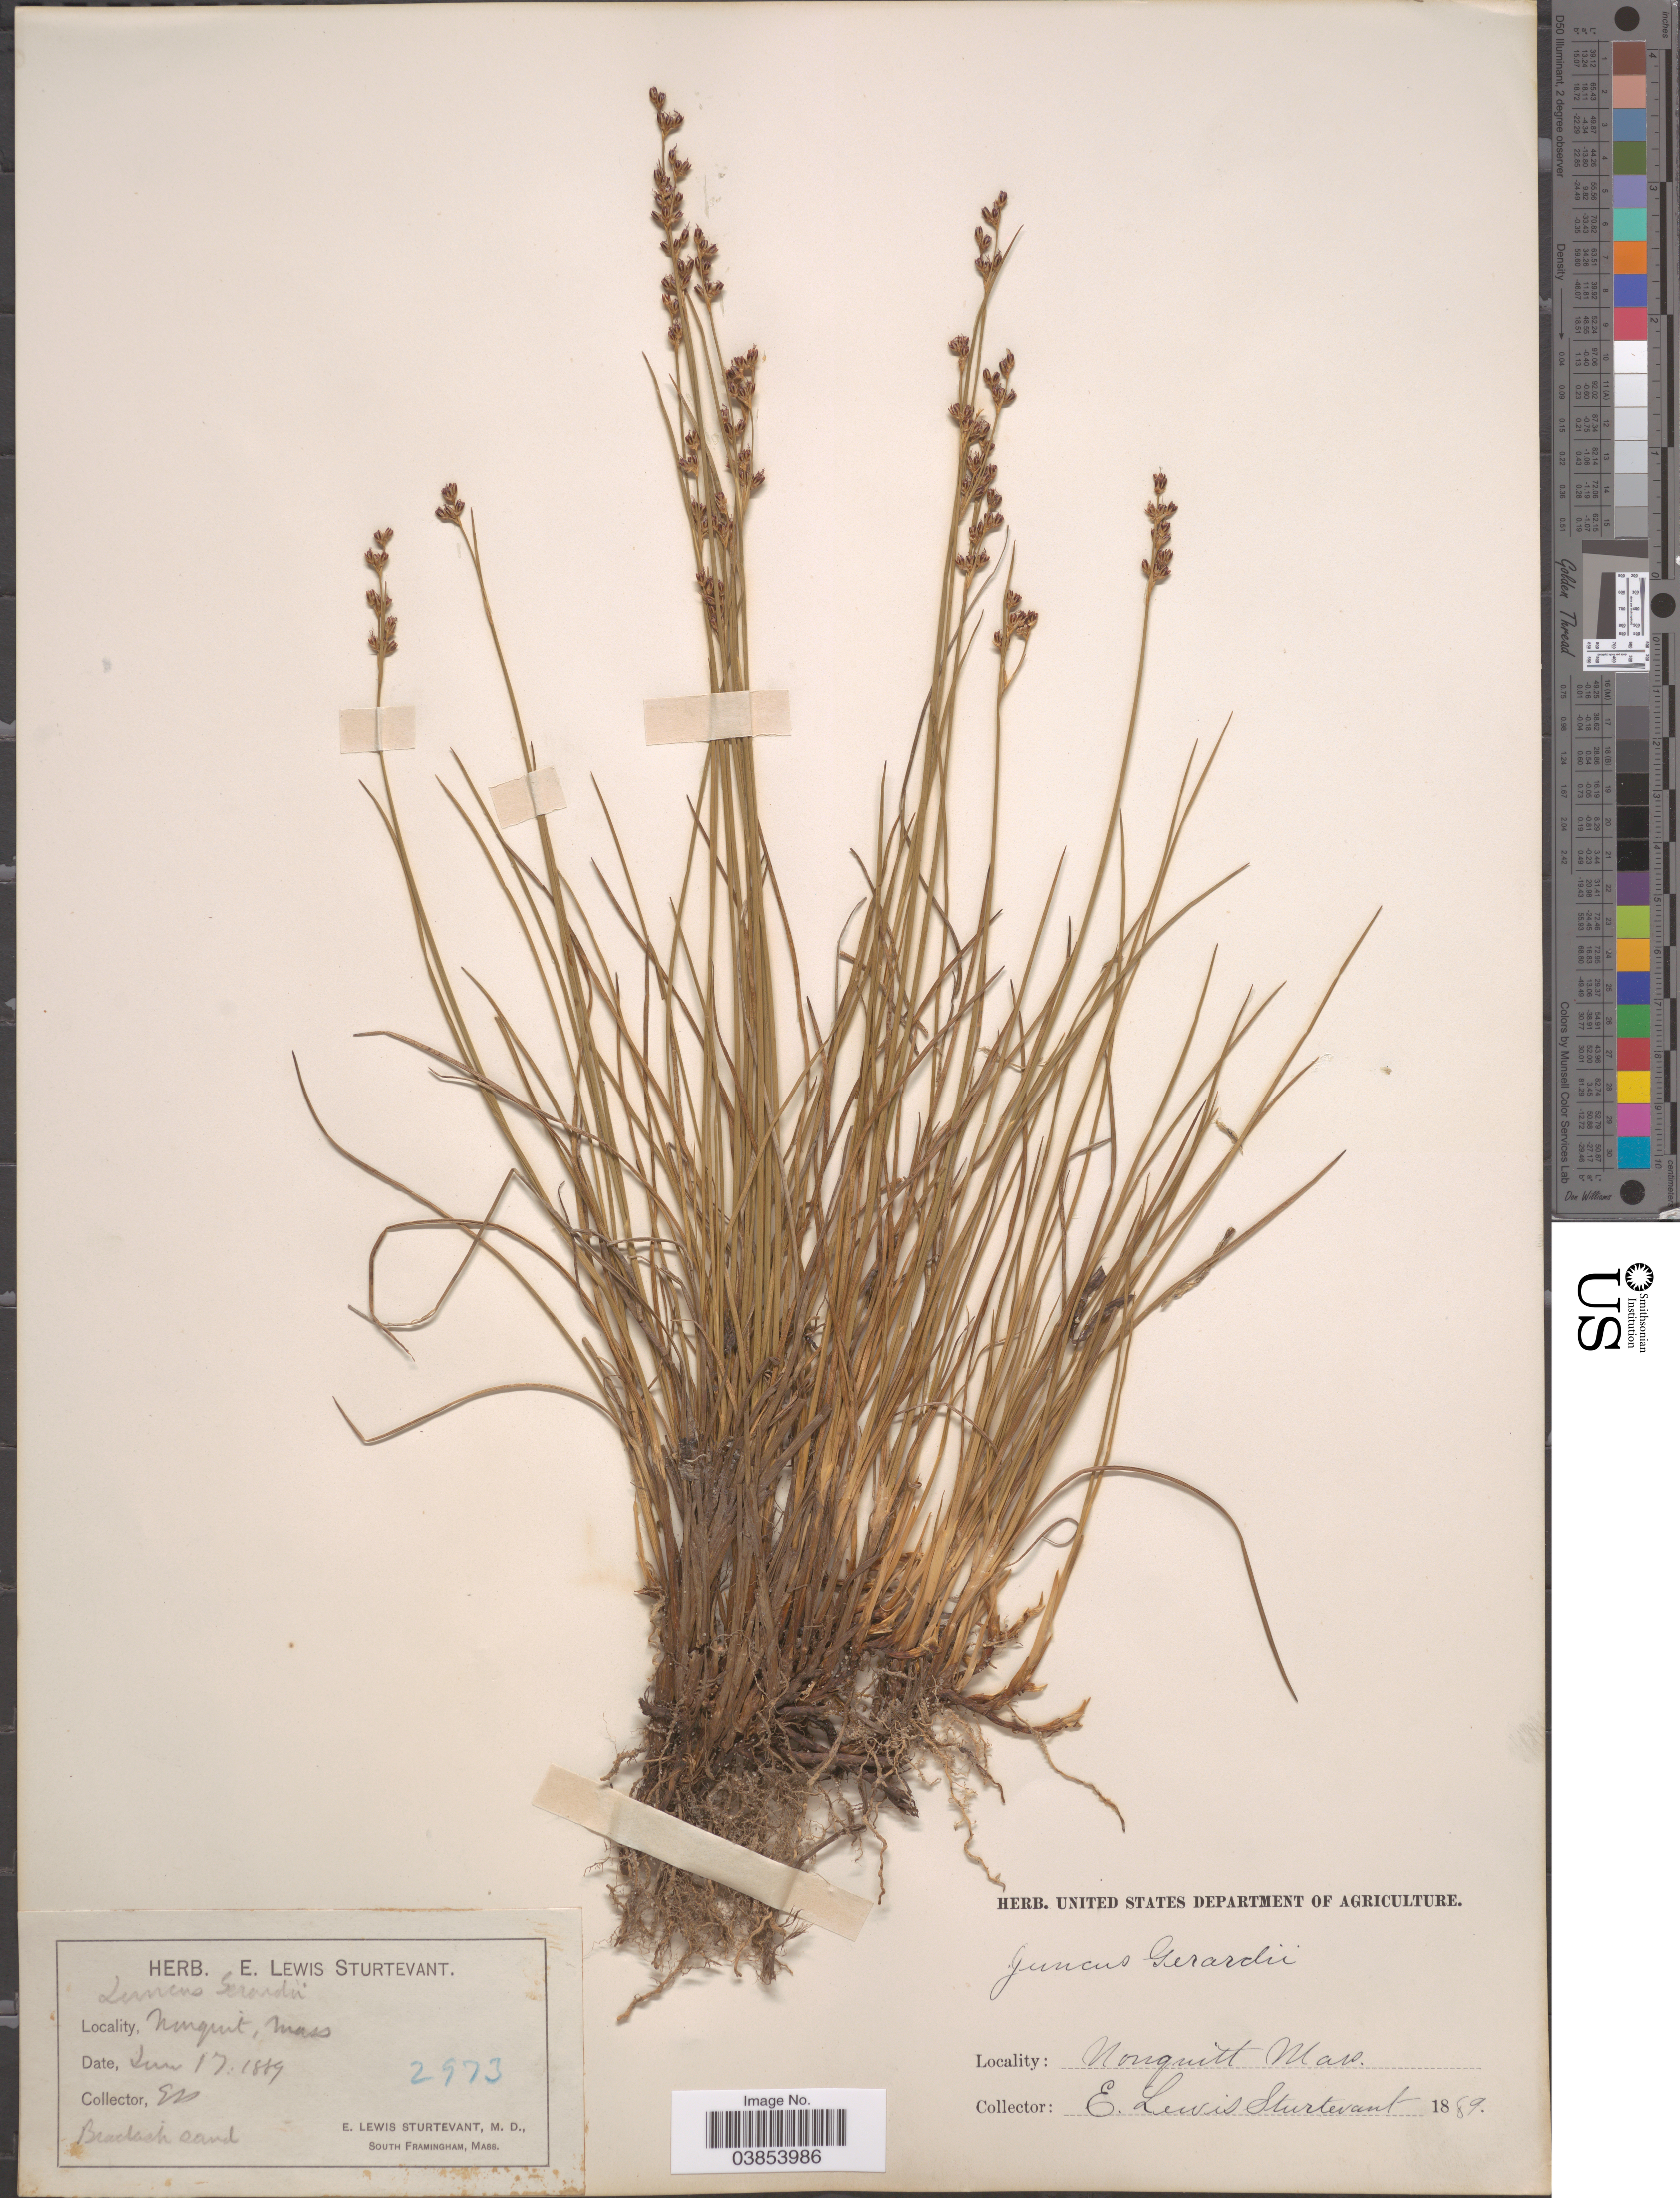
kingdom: Plantae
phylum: Tracheophyta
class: Liliopsida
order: Poales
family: Juncaceae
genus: Juncus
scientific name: Juncus gerardi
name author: Loisel.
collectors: E. Sturtevant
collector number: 2973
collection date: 1889-06-17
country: United States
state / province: Massachusetts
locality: Nonquitt.